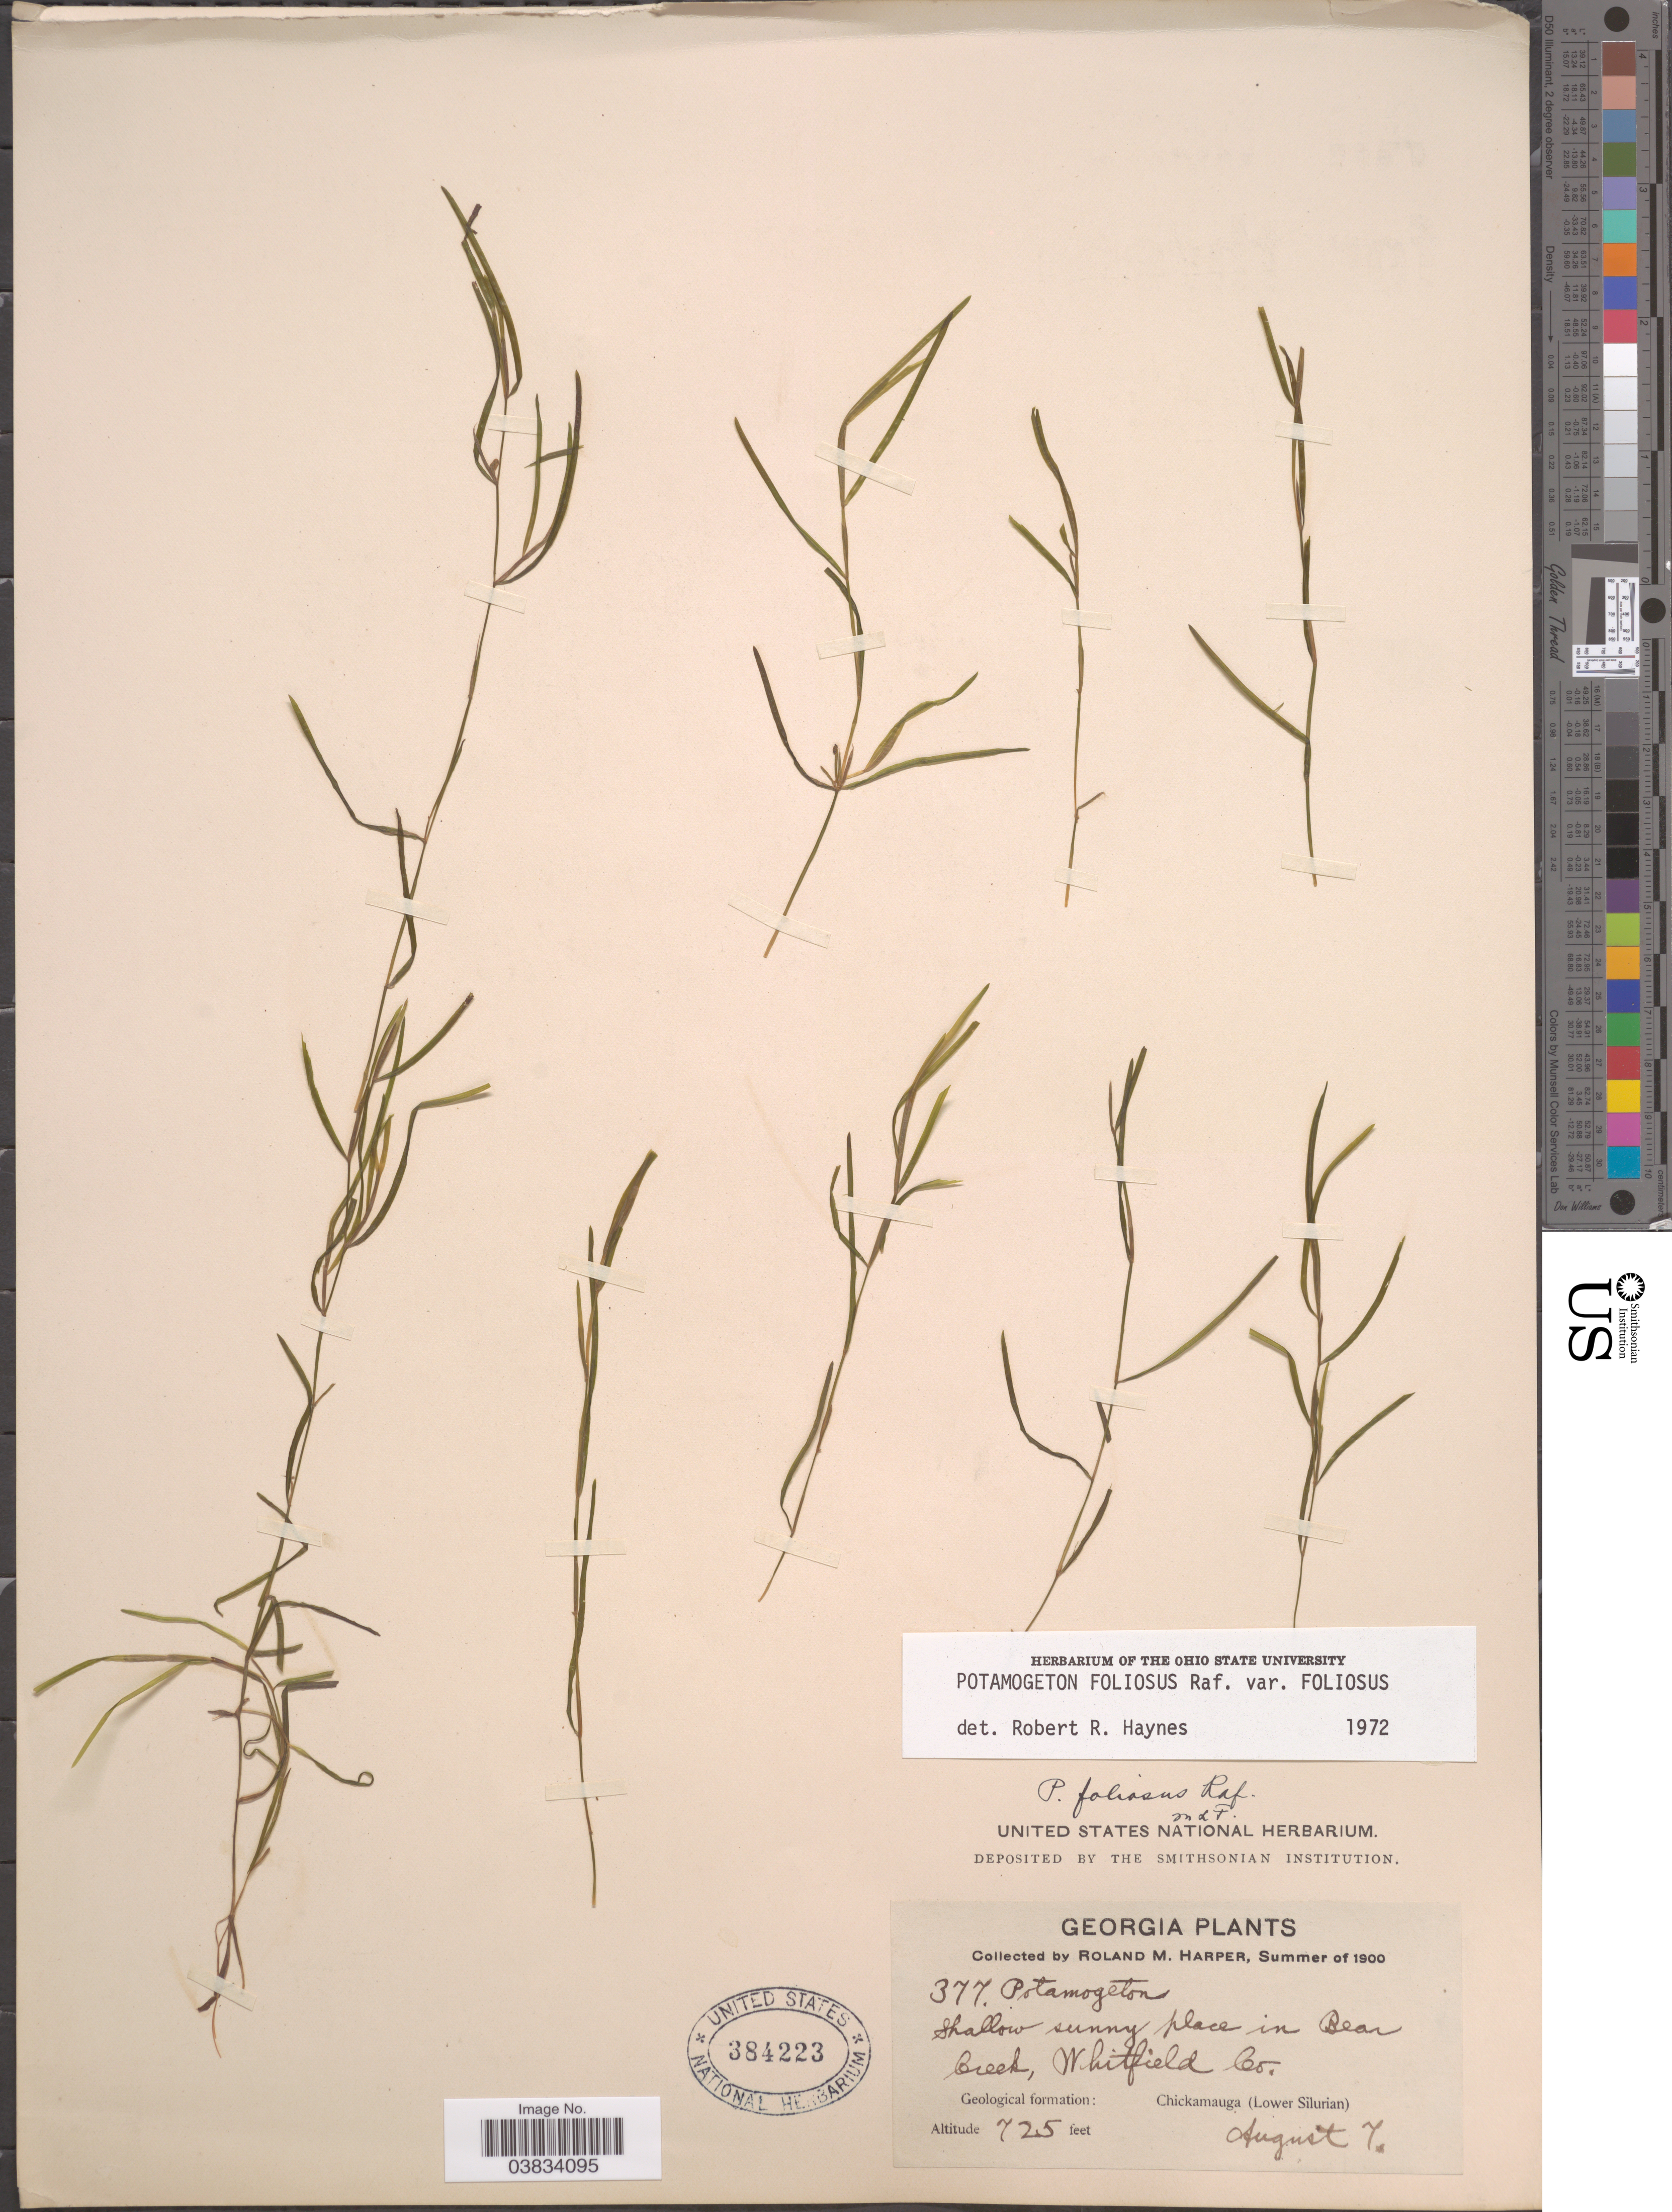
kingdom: Plantae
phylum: Tracheophyta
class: Liliopsida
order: Alismatales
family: Potamogetonaceae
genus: Potamogeton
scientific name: Potamogeton foliosus var. foliosus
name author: Raf.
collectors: R. M. Harper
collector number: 377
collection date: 1900-08-07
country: United States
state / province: Georgia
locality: In Bear Creek, Whitfield Co. Geological formation: Chickamauga (Lower Silurian).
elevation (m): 221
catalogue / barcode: US 384223